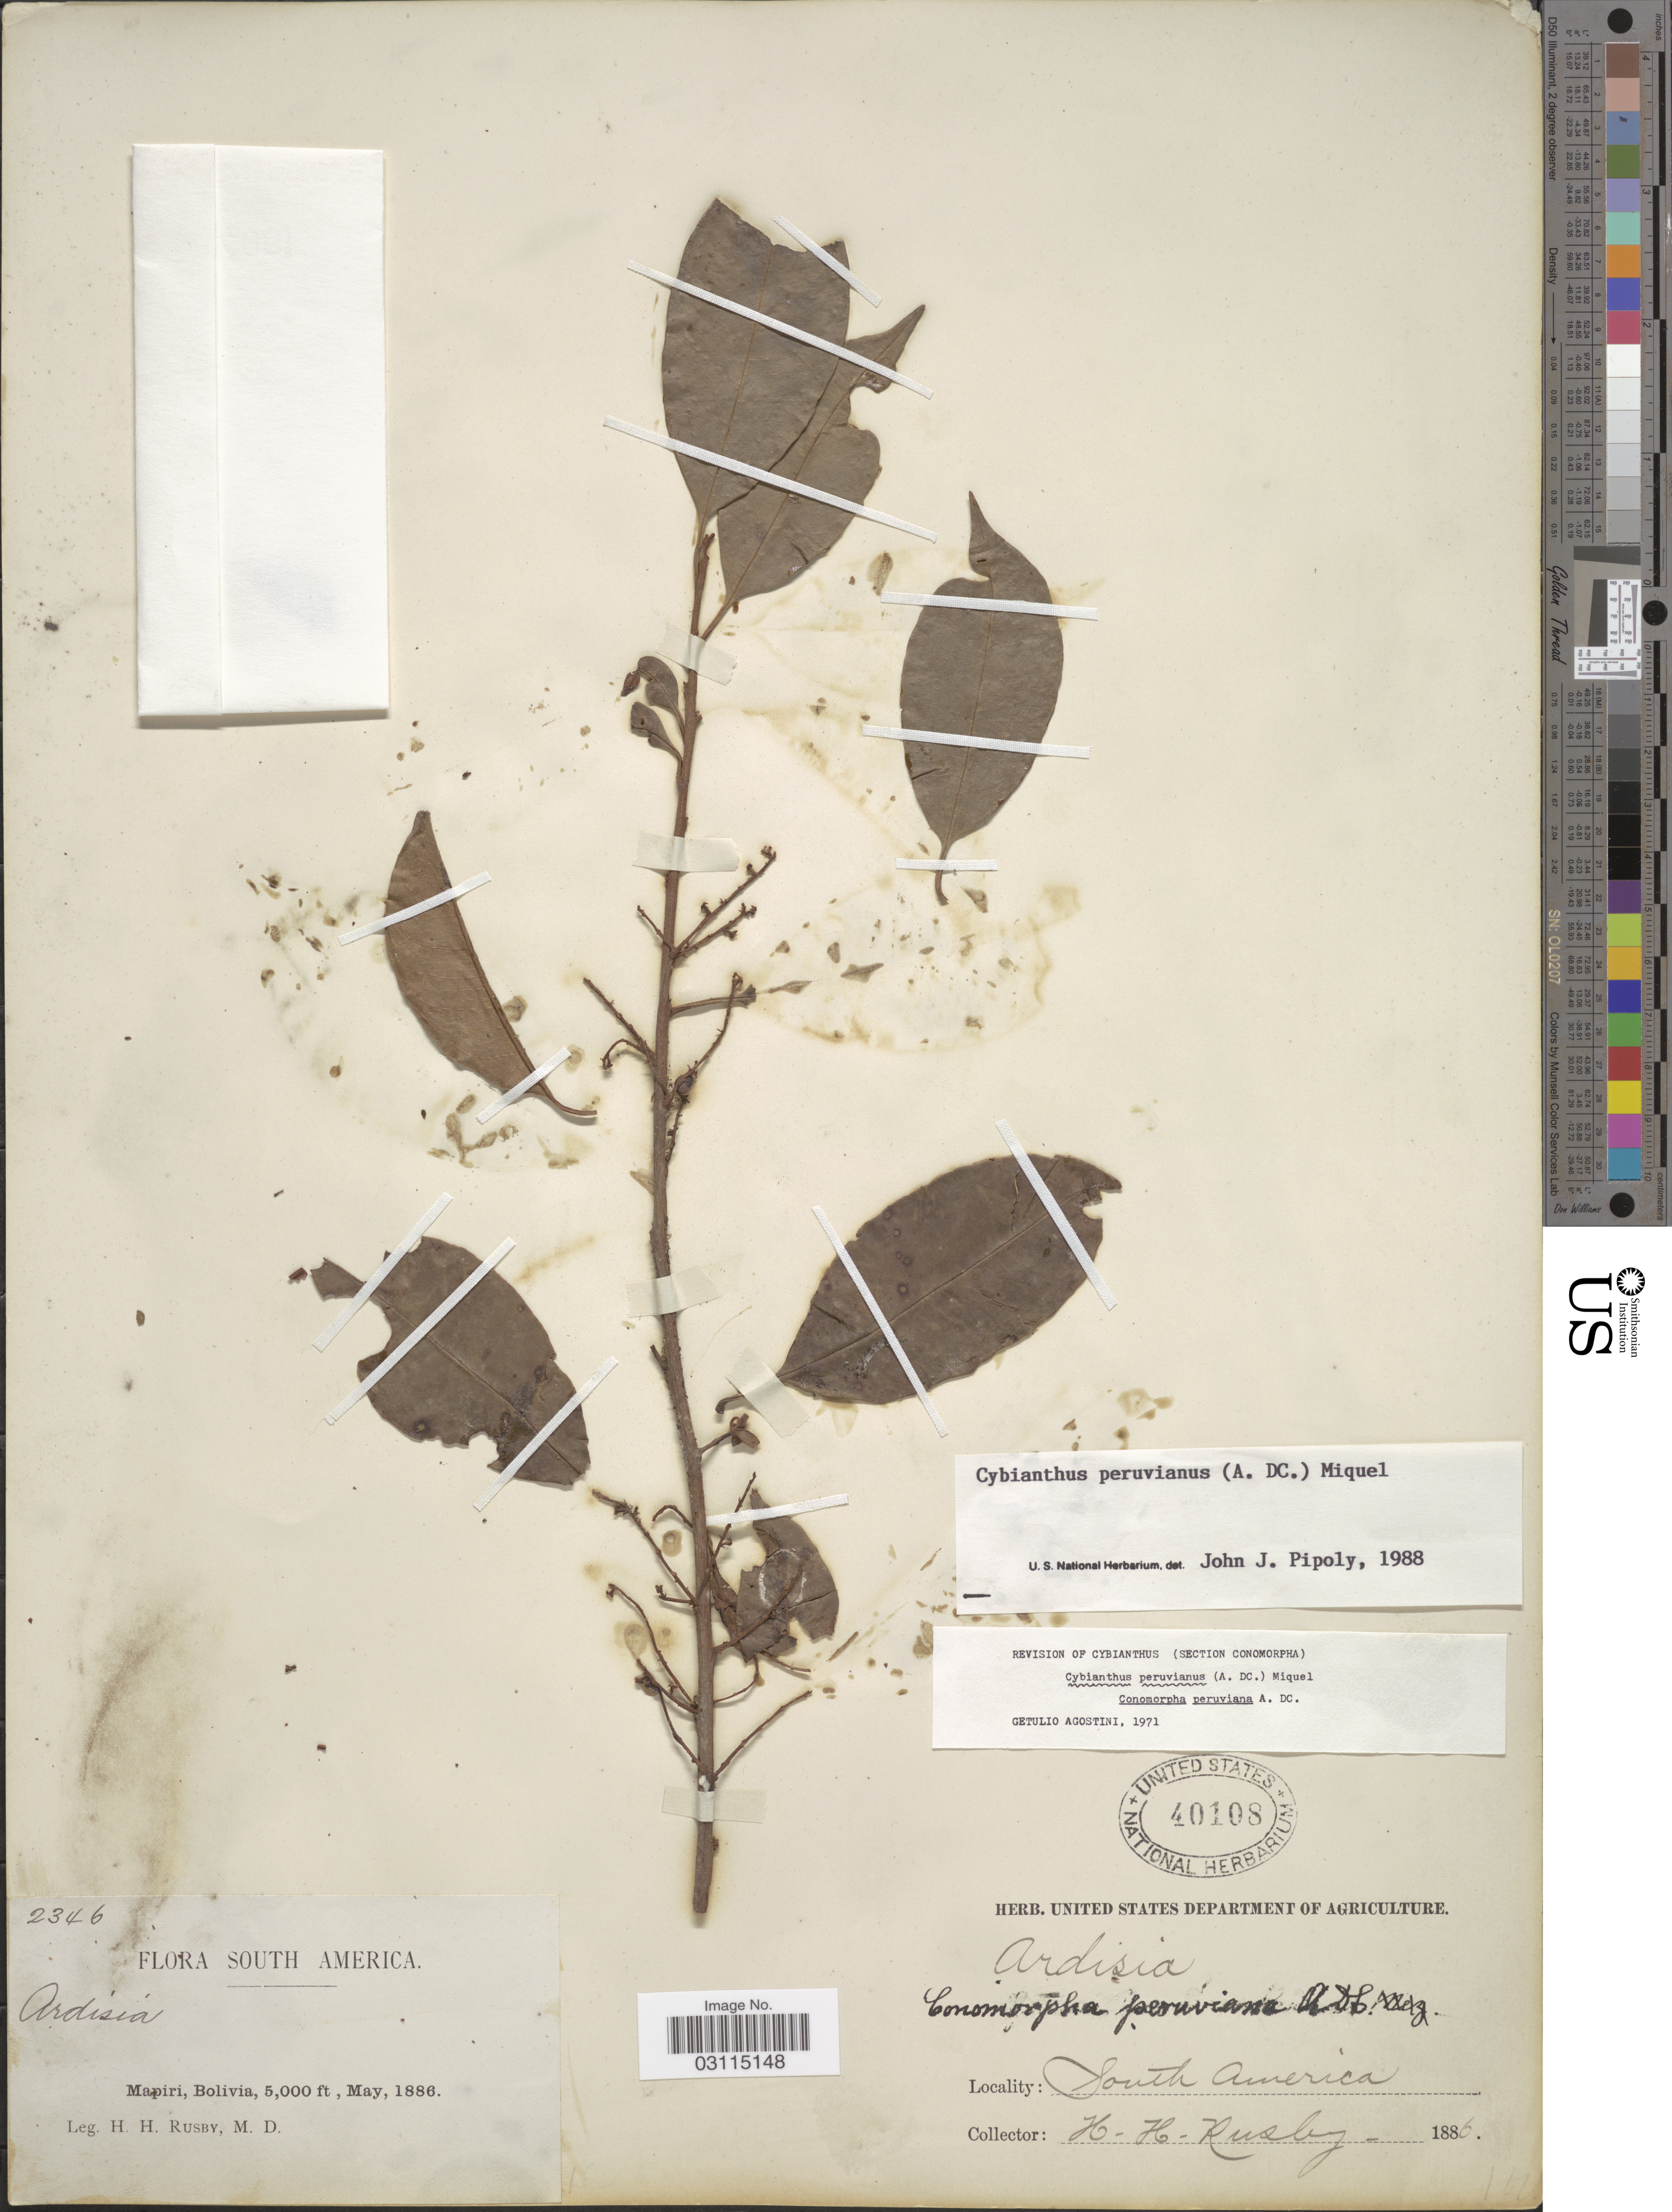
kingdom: Plantae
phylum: Tracheophyta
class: Magnoliopsida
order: Ericales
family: Primulaceae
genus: Cybianthus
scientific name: Cybianthus peruvianus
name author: (A. DC.) Miq.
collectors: H. H. Rusby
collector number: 2346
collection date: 1886-05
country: Bolivia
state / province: La Páz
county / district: Larecaja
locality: Mapiri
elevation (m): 1524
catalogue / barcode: US 40108